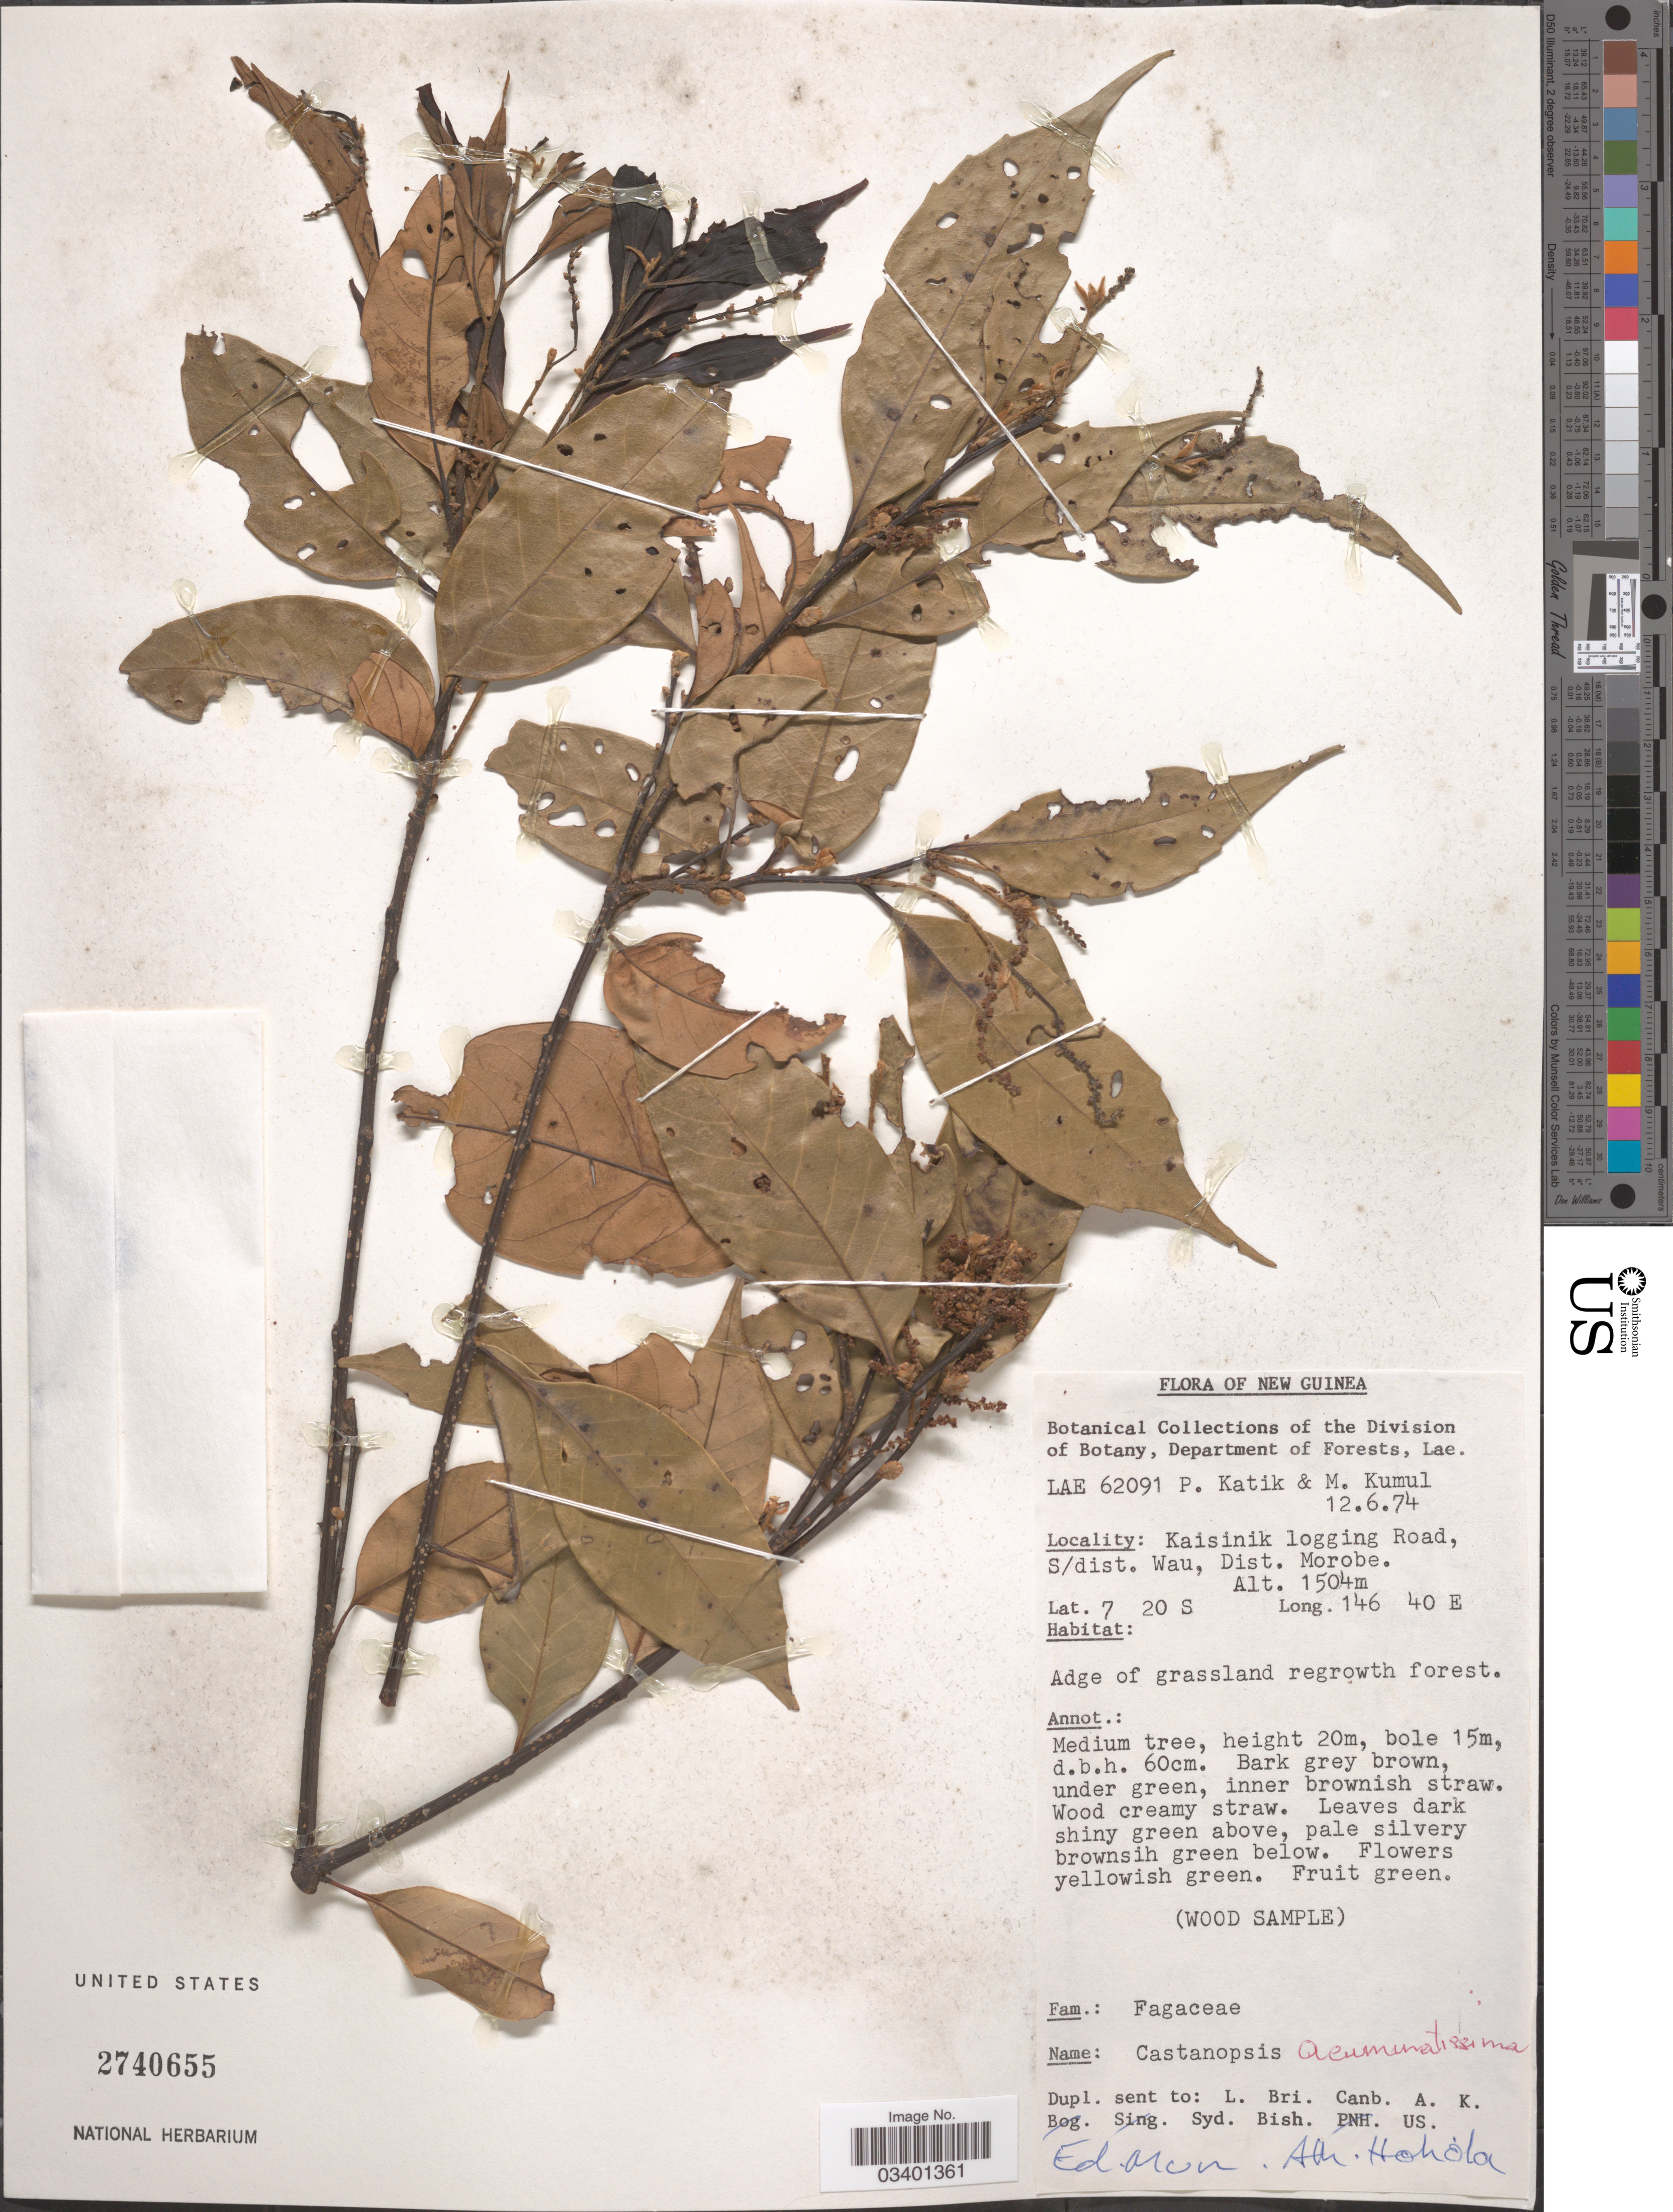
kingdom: Plantae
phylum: Tracheophyta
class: Magnoliopsida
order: Fagales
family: Fagaceae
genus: Castanopsis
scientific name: Castanopsis acuminatissima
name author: (Blume) A. DC.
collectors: P. Katik & M. Kumul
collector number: LAE62091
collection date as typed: Transcribed d/m/y: 12/6/74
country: Papua New Guinea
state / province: Morobe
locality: New Guinea. Kaisinik logging Road, S/dist. Wau, Dist. Morobe.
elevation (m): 1504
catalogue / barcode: US 2740655